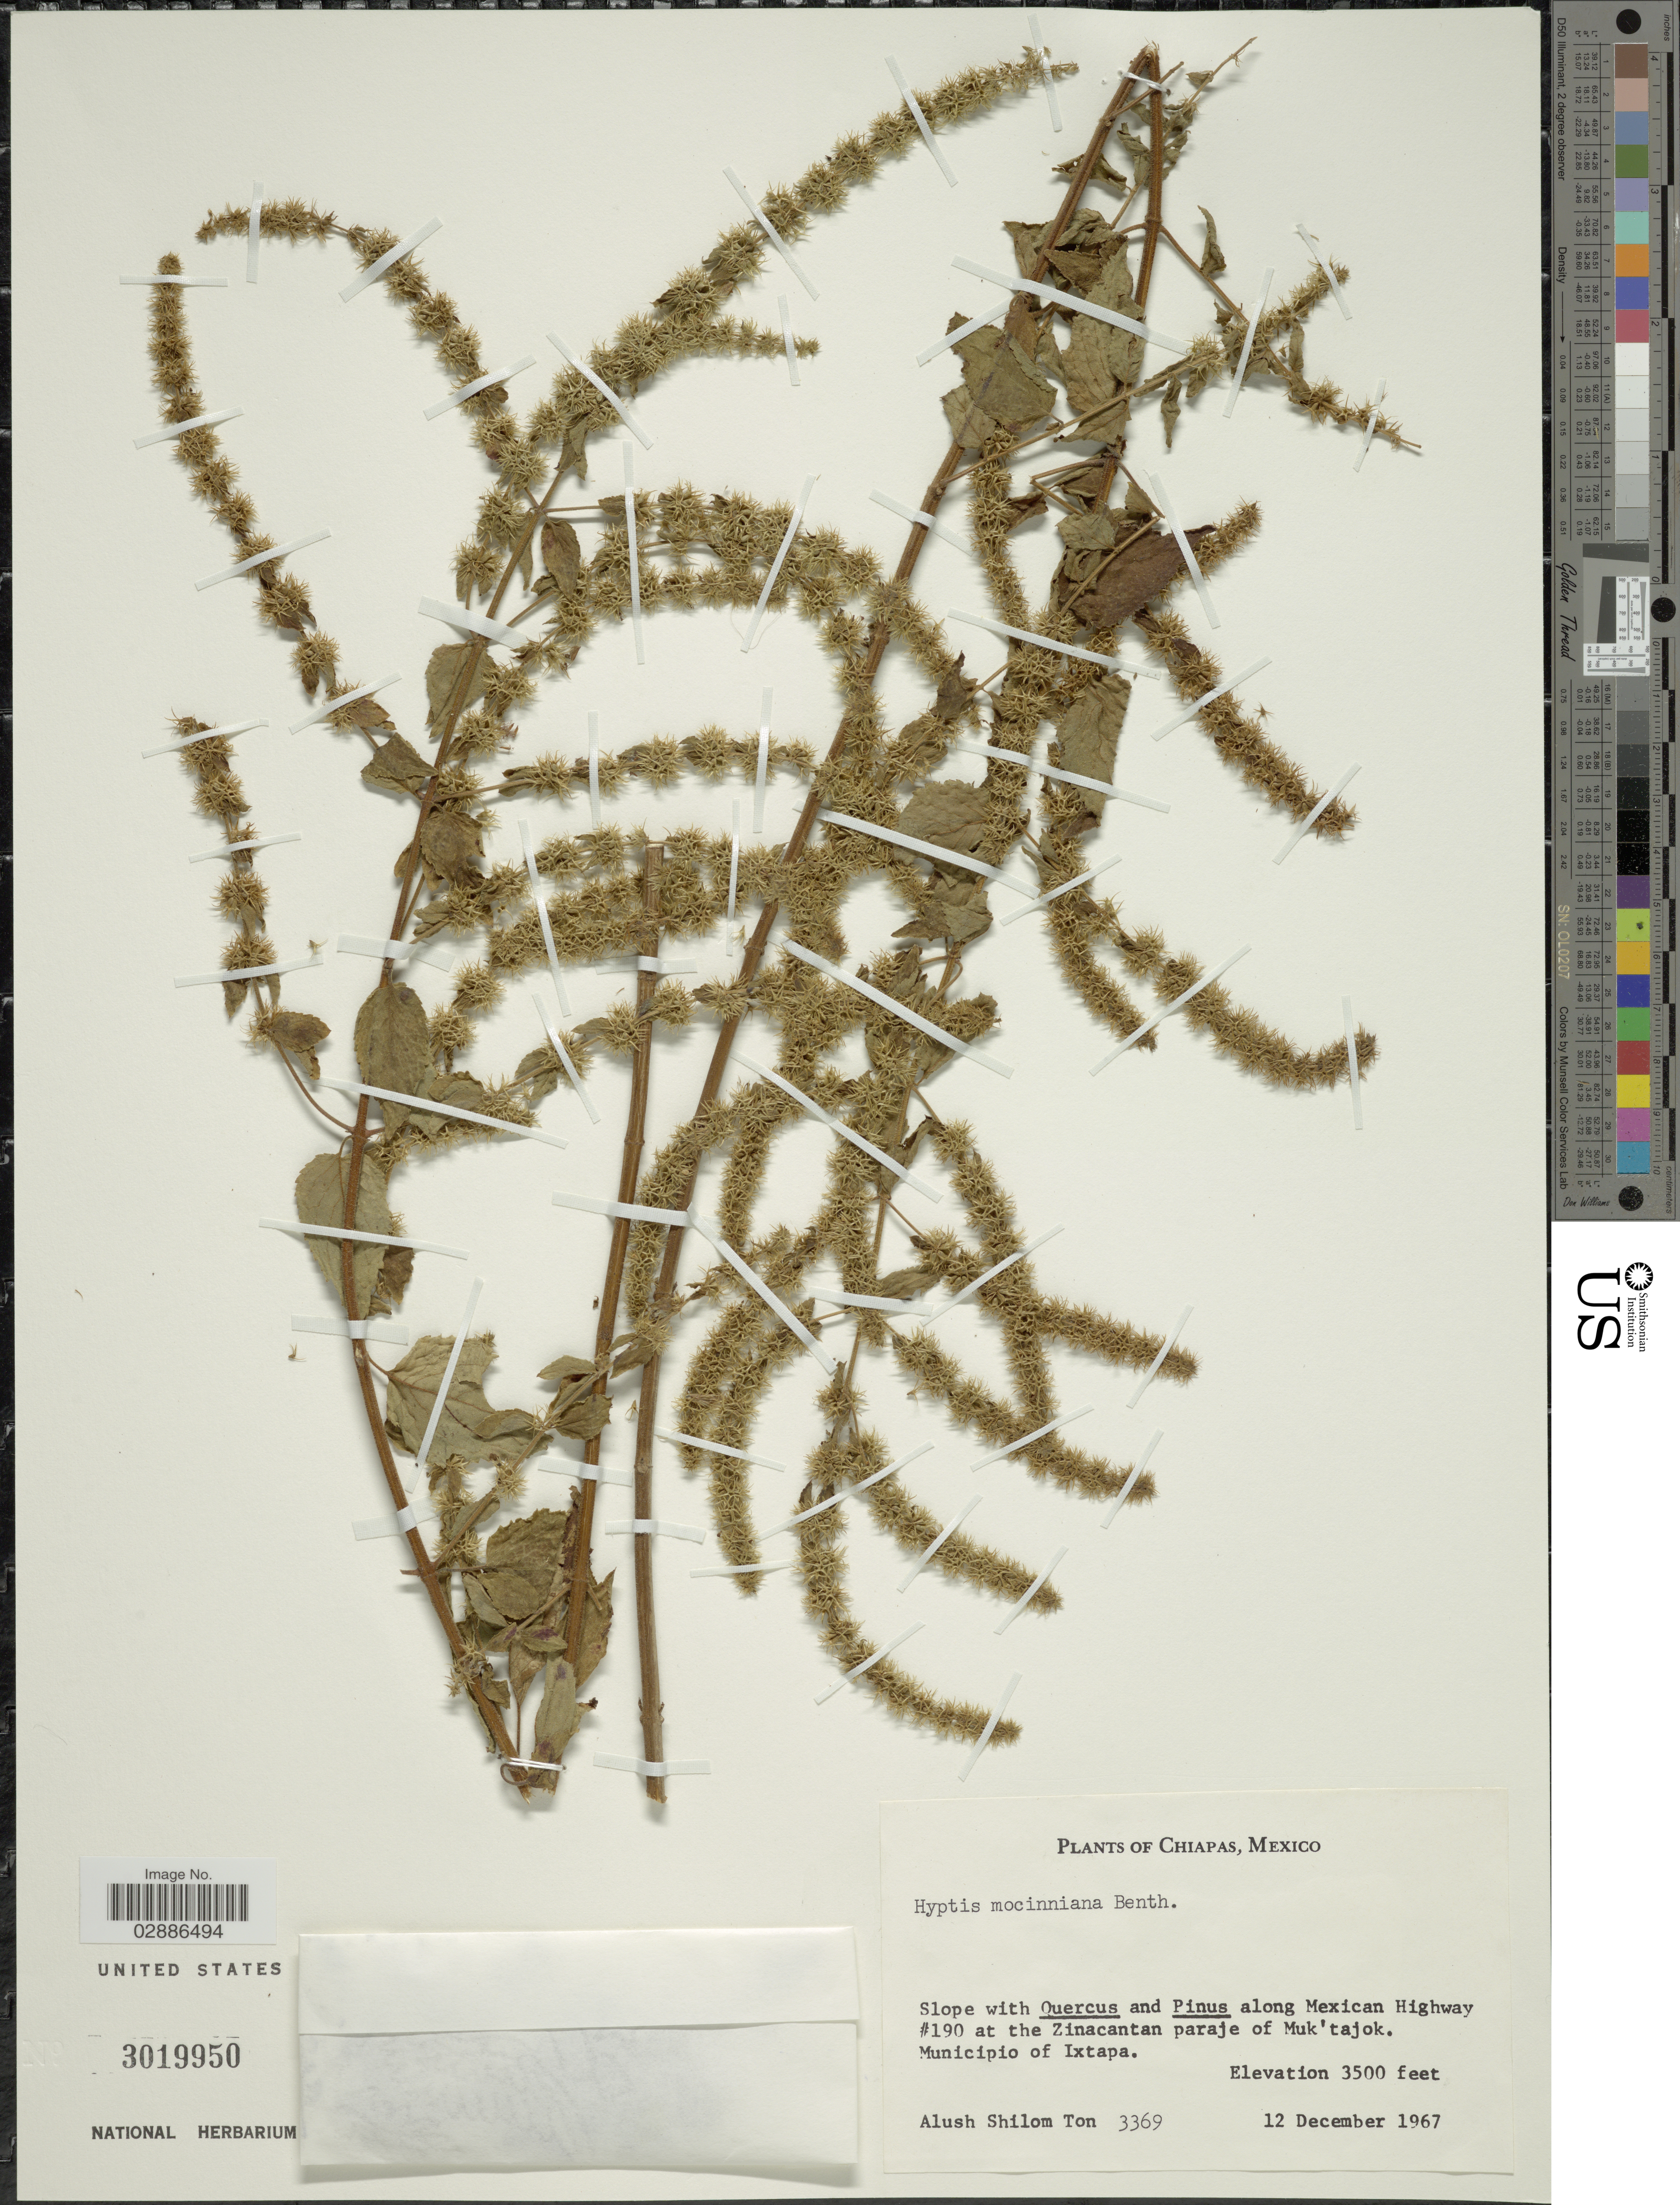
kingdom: Plantae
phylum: Tracheophyta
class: Magnoliopsida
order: Lamiales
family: Lamiaceae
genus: Asterohyptis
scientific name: Asterohyptis mociniana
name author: (Benth.) Epling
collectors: A. M. Ton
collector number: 3369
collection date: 1967-12-12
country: Mexico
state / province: Chiapas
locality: Along Mexican Highway #190 at the Zinacantan paraje of Muk'tajok, Municipio of Ixtapa.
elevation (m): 1067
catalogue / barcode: US 3019950